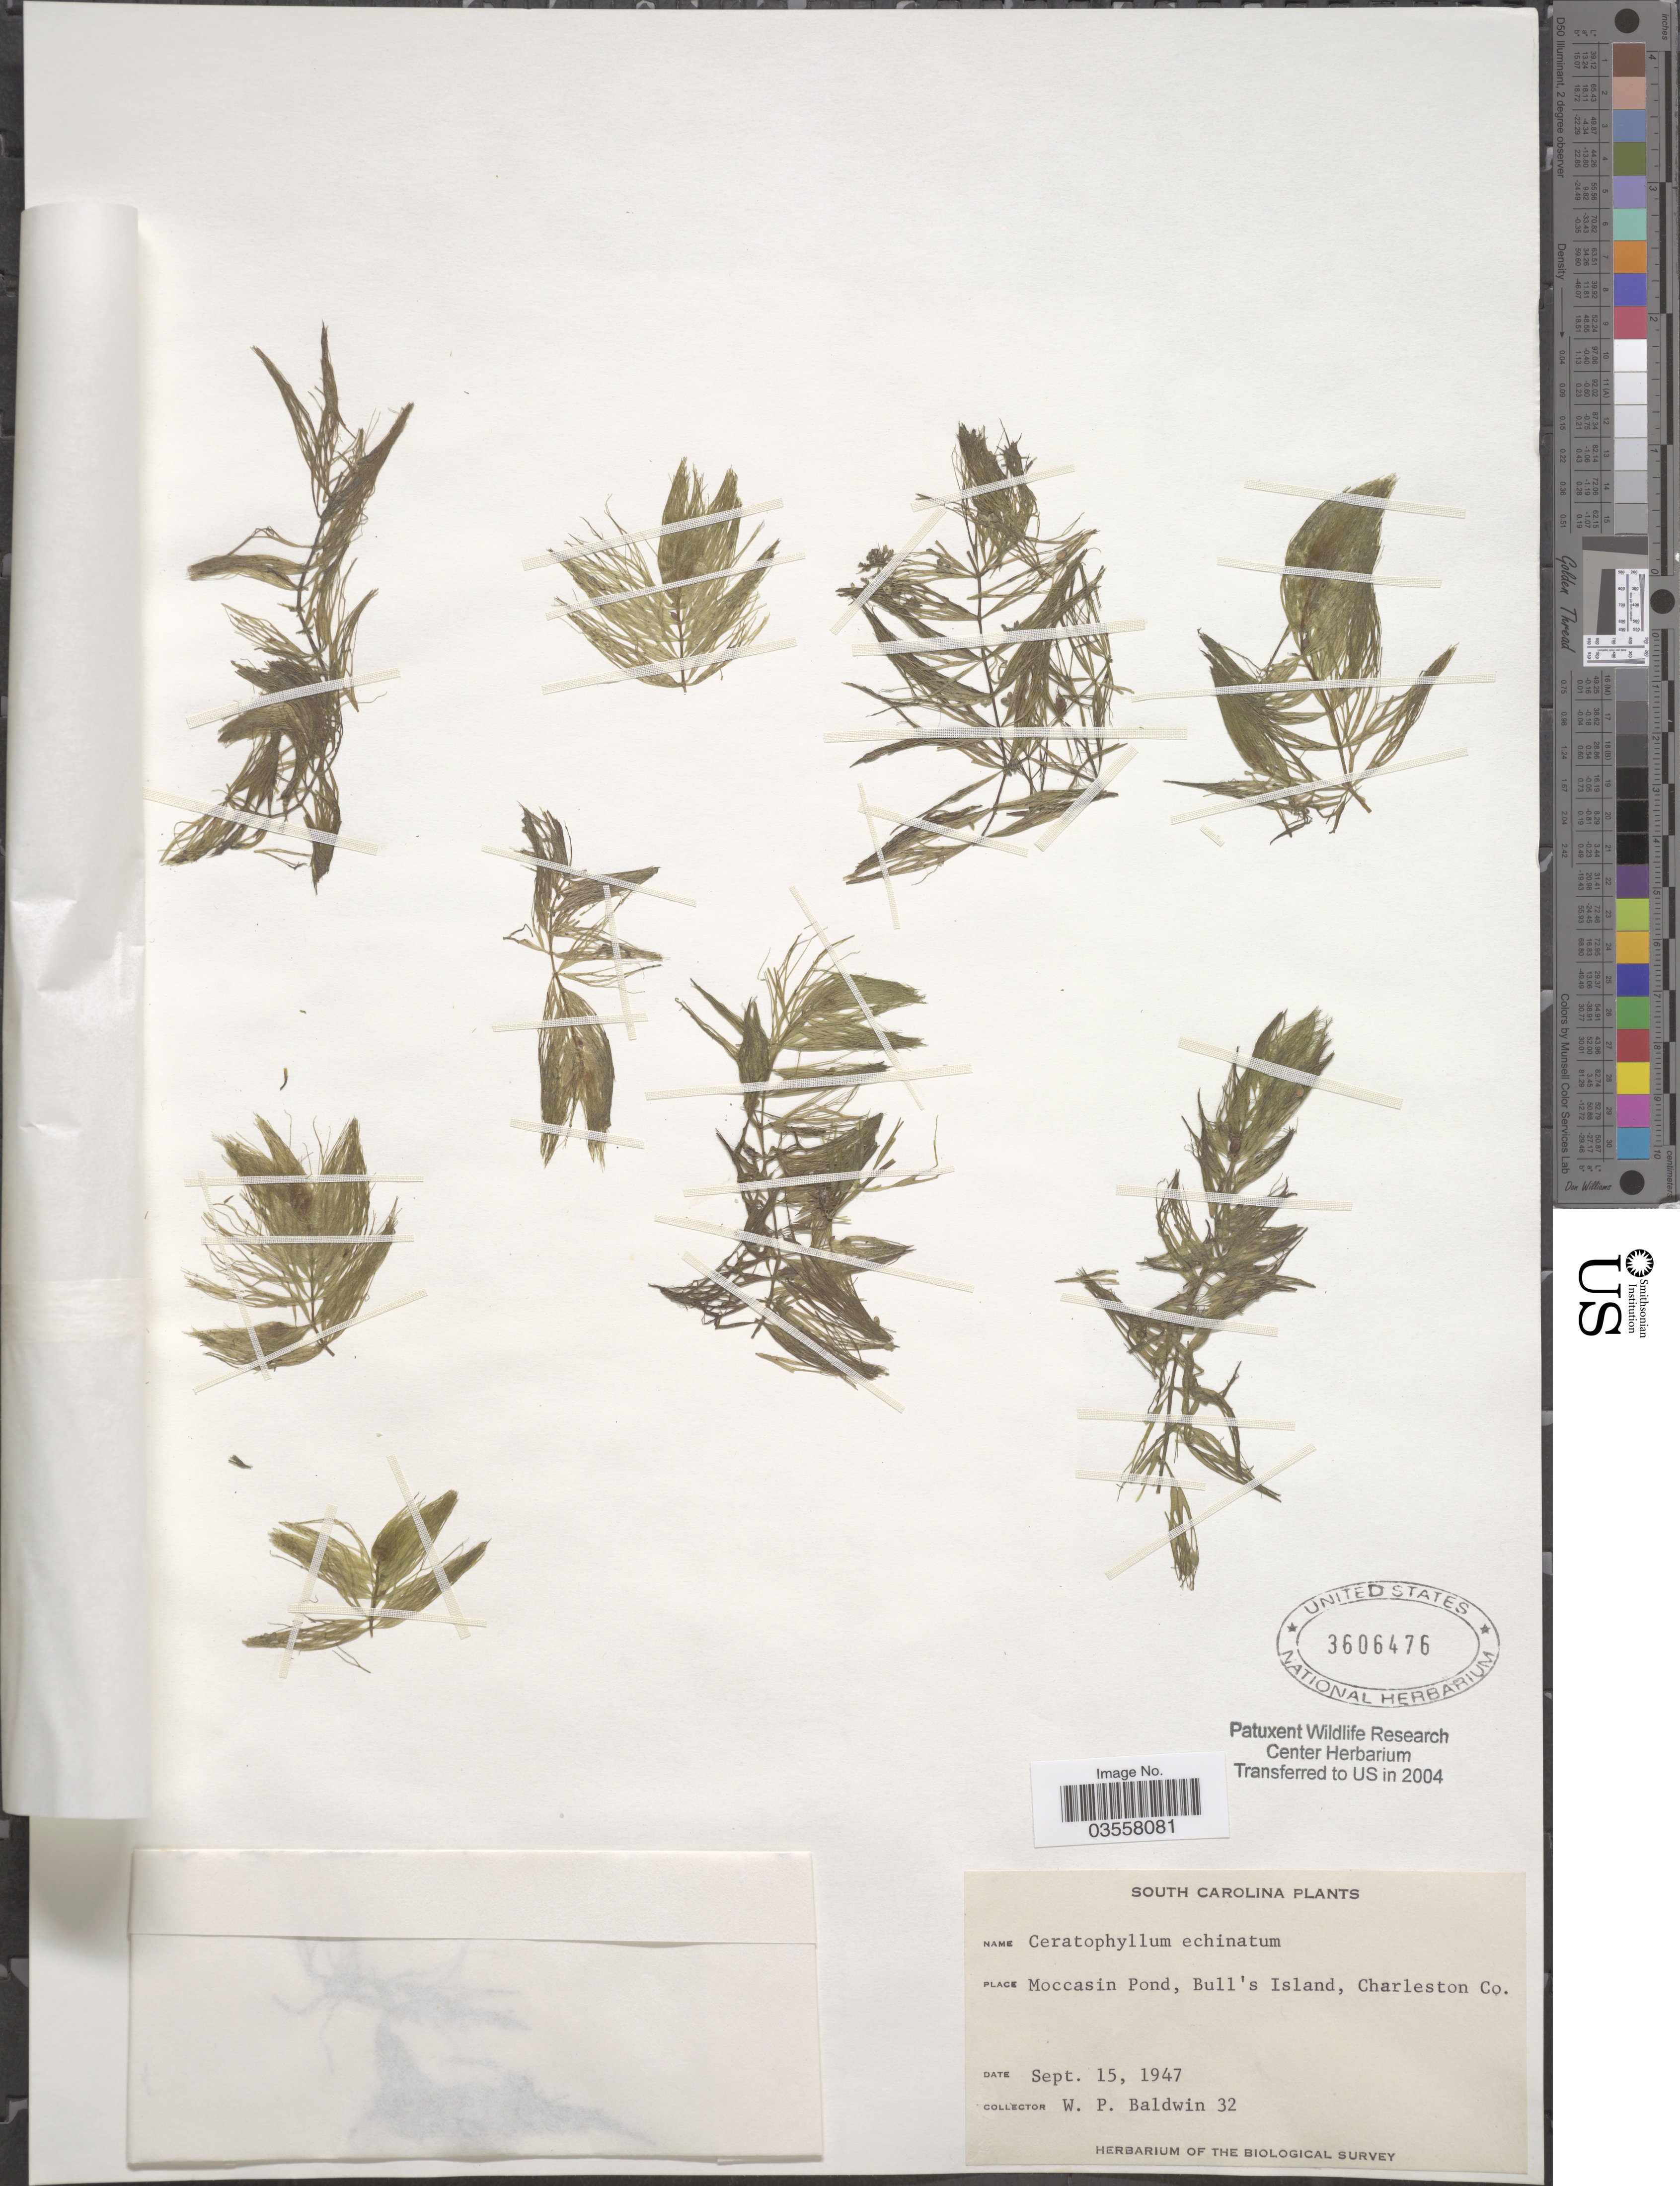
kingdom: Plantae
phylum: Tracheophyta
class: Magnoliopsida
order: Ceratophyllales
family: Ceratophyllaceae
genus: Ceratophyllum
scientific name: Ceratophyllum echinatum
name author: A. Gray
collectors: W. Baldwin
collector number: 32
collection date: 1947-09-15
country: United States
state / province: South Carolina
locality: Moccasin Pond, Bull's Island, Charleston Co.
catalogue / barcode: US 3606476